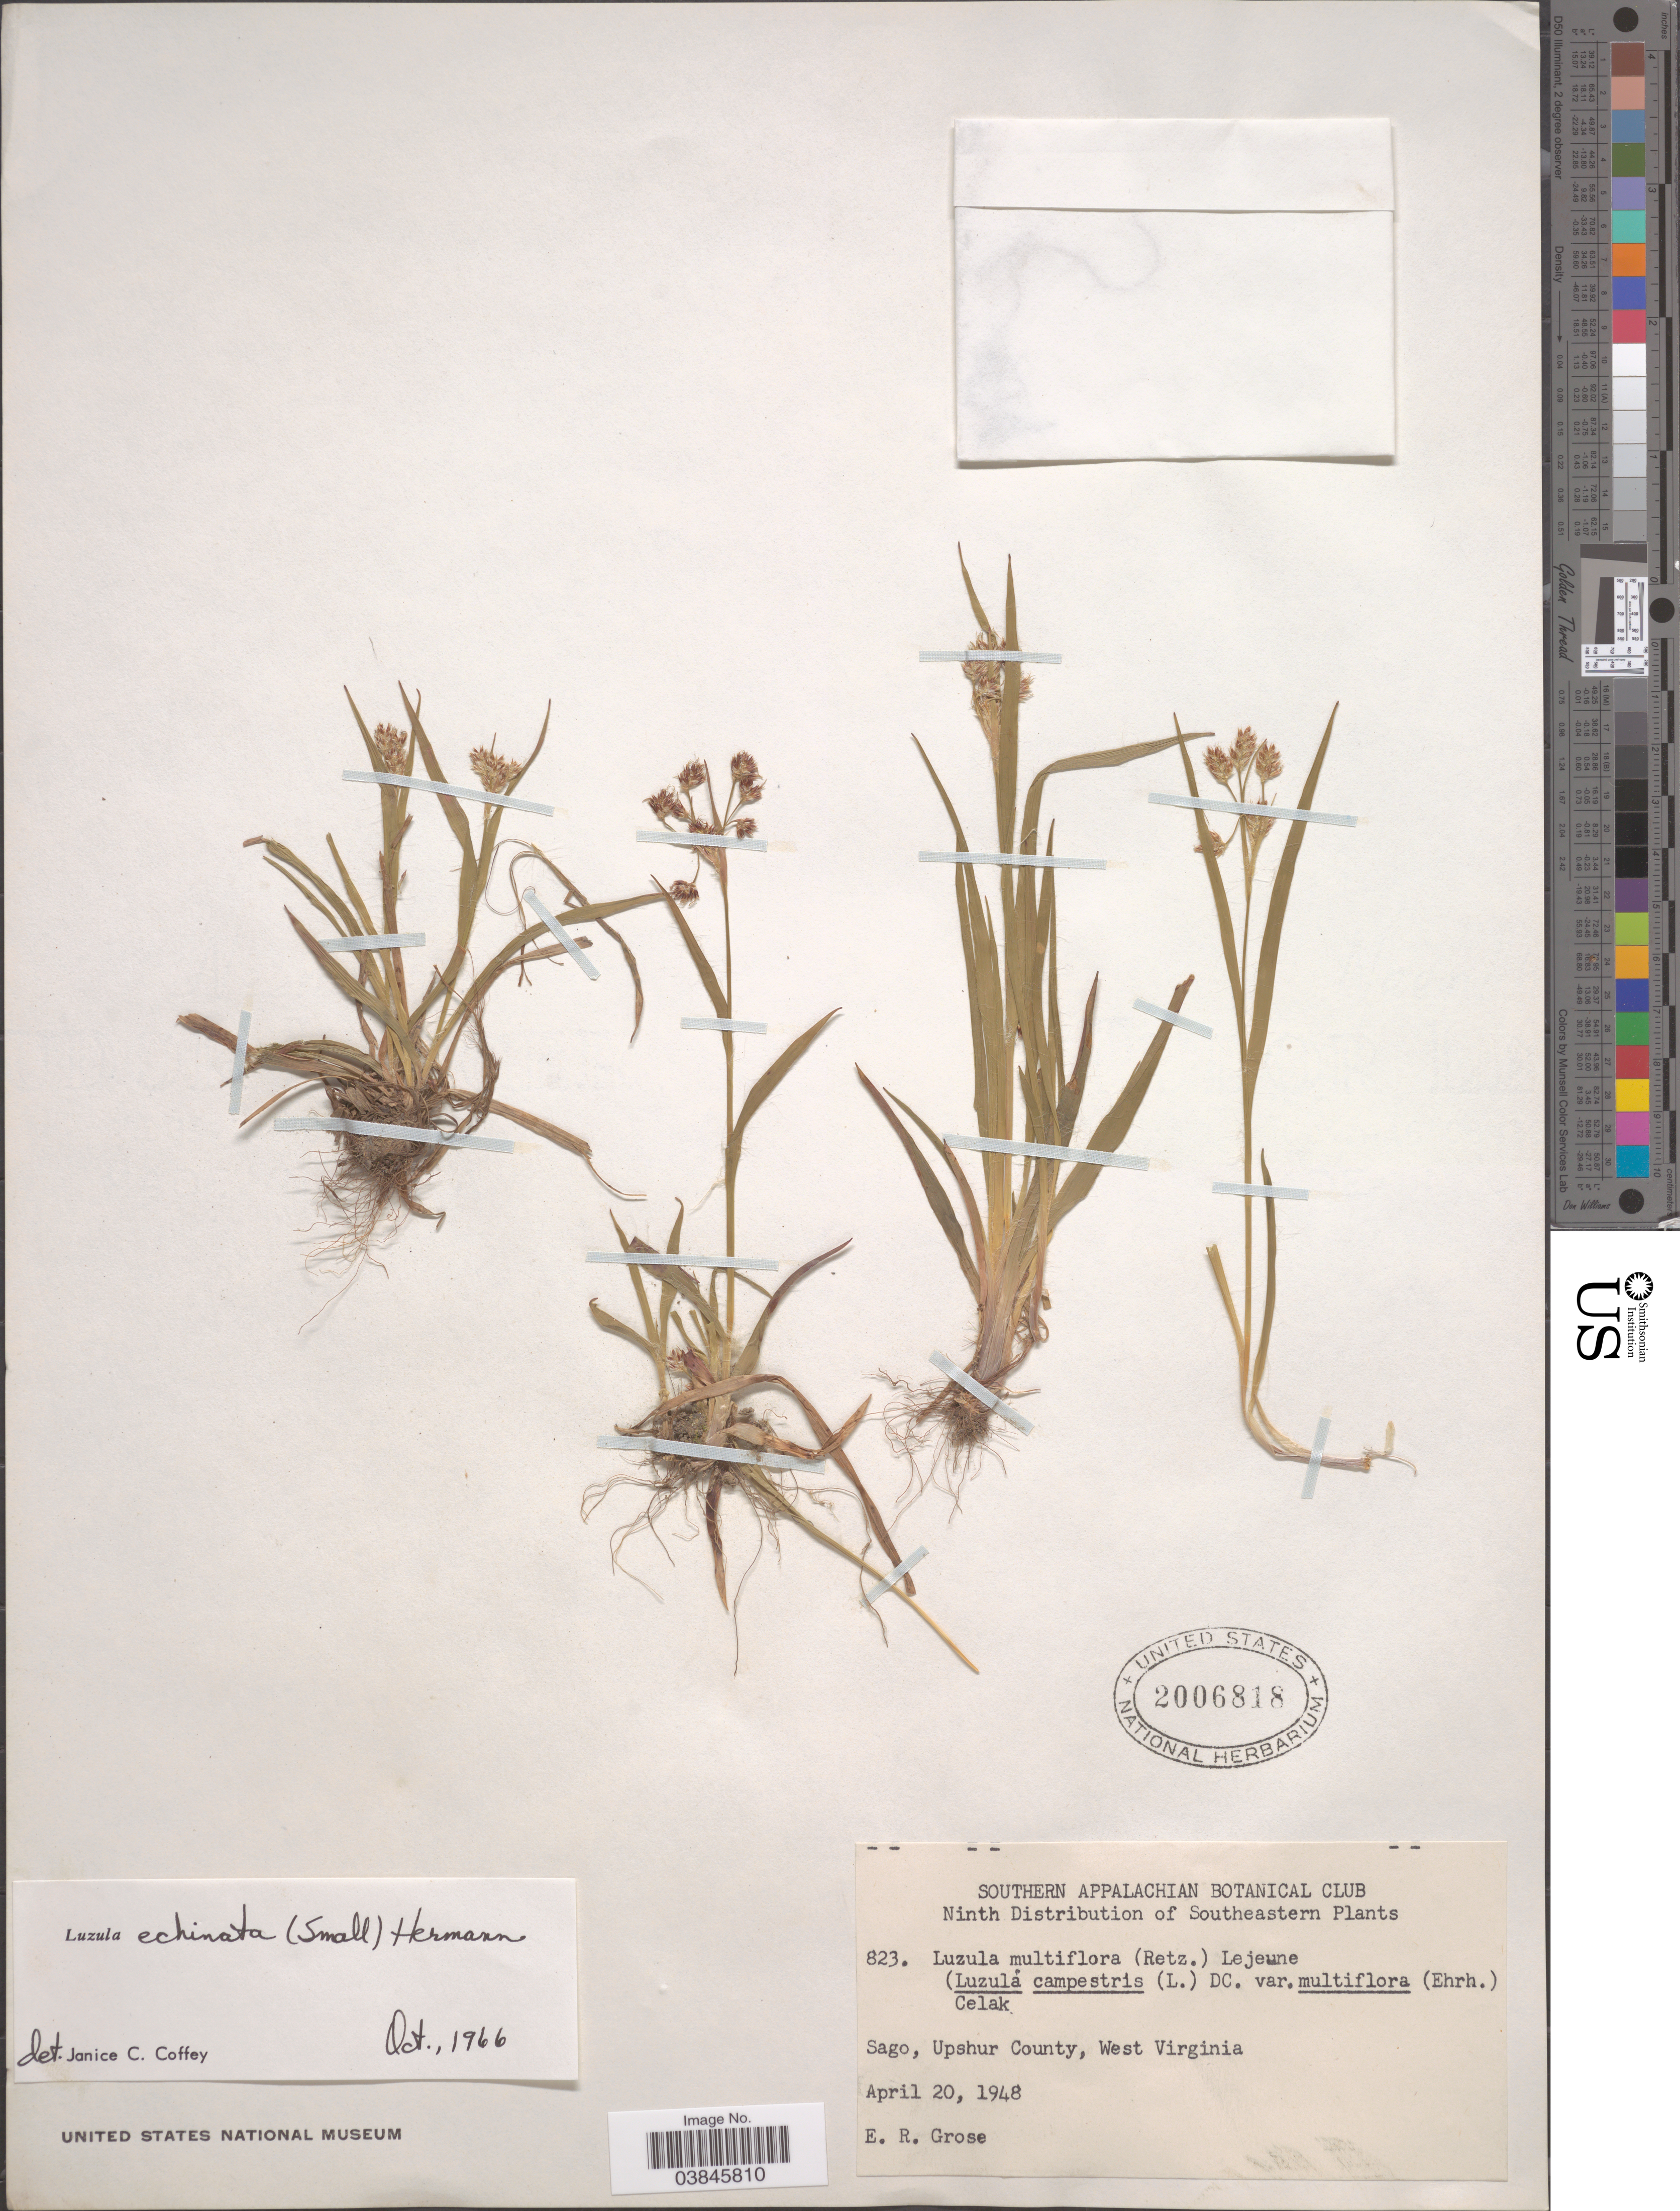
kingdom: Plantae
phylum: Tracheophyta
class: Liliopsida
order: Poales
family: Juncaceae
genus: Luzula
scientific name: Luzula echinata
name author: (Small) F.J. Herm.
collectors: E. Grose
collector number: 823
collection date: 1948-04-20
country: United States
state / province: West Virginia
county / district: Upshur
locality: Southeastern. Sago, Upshur County.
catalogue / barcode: US 2006818